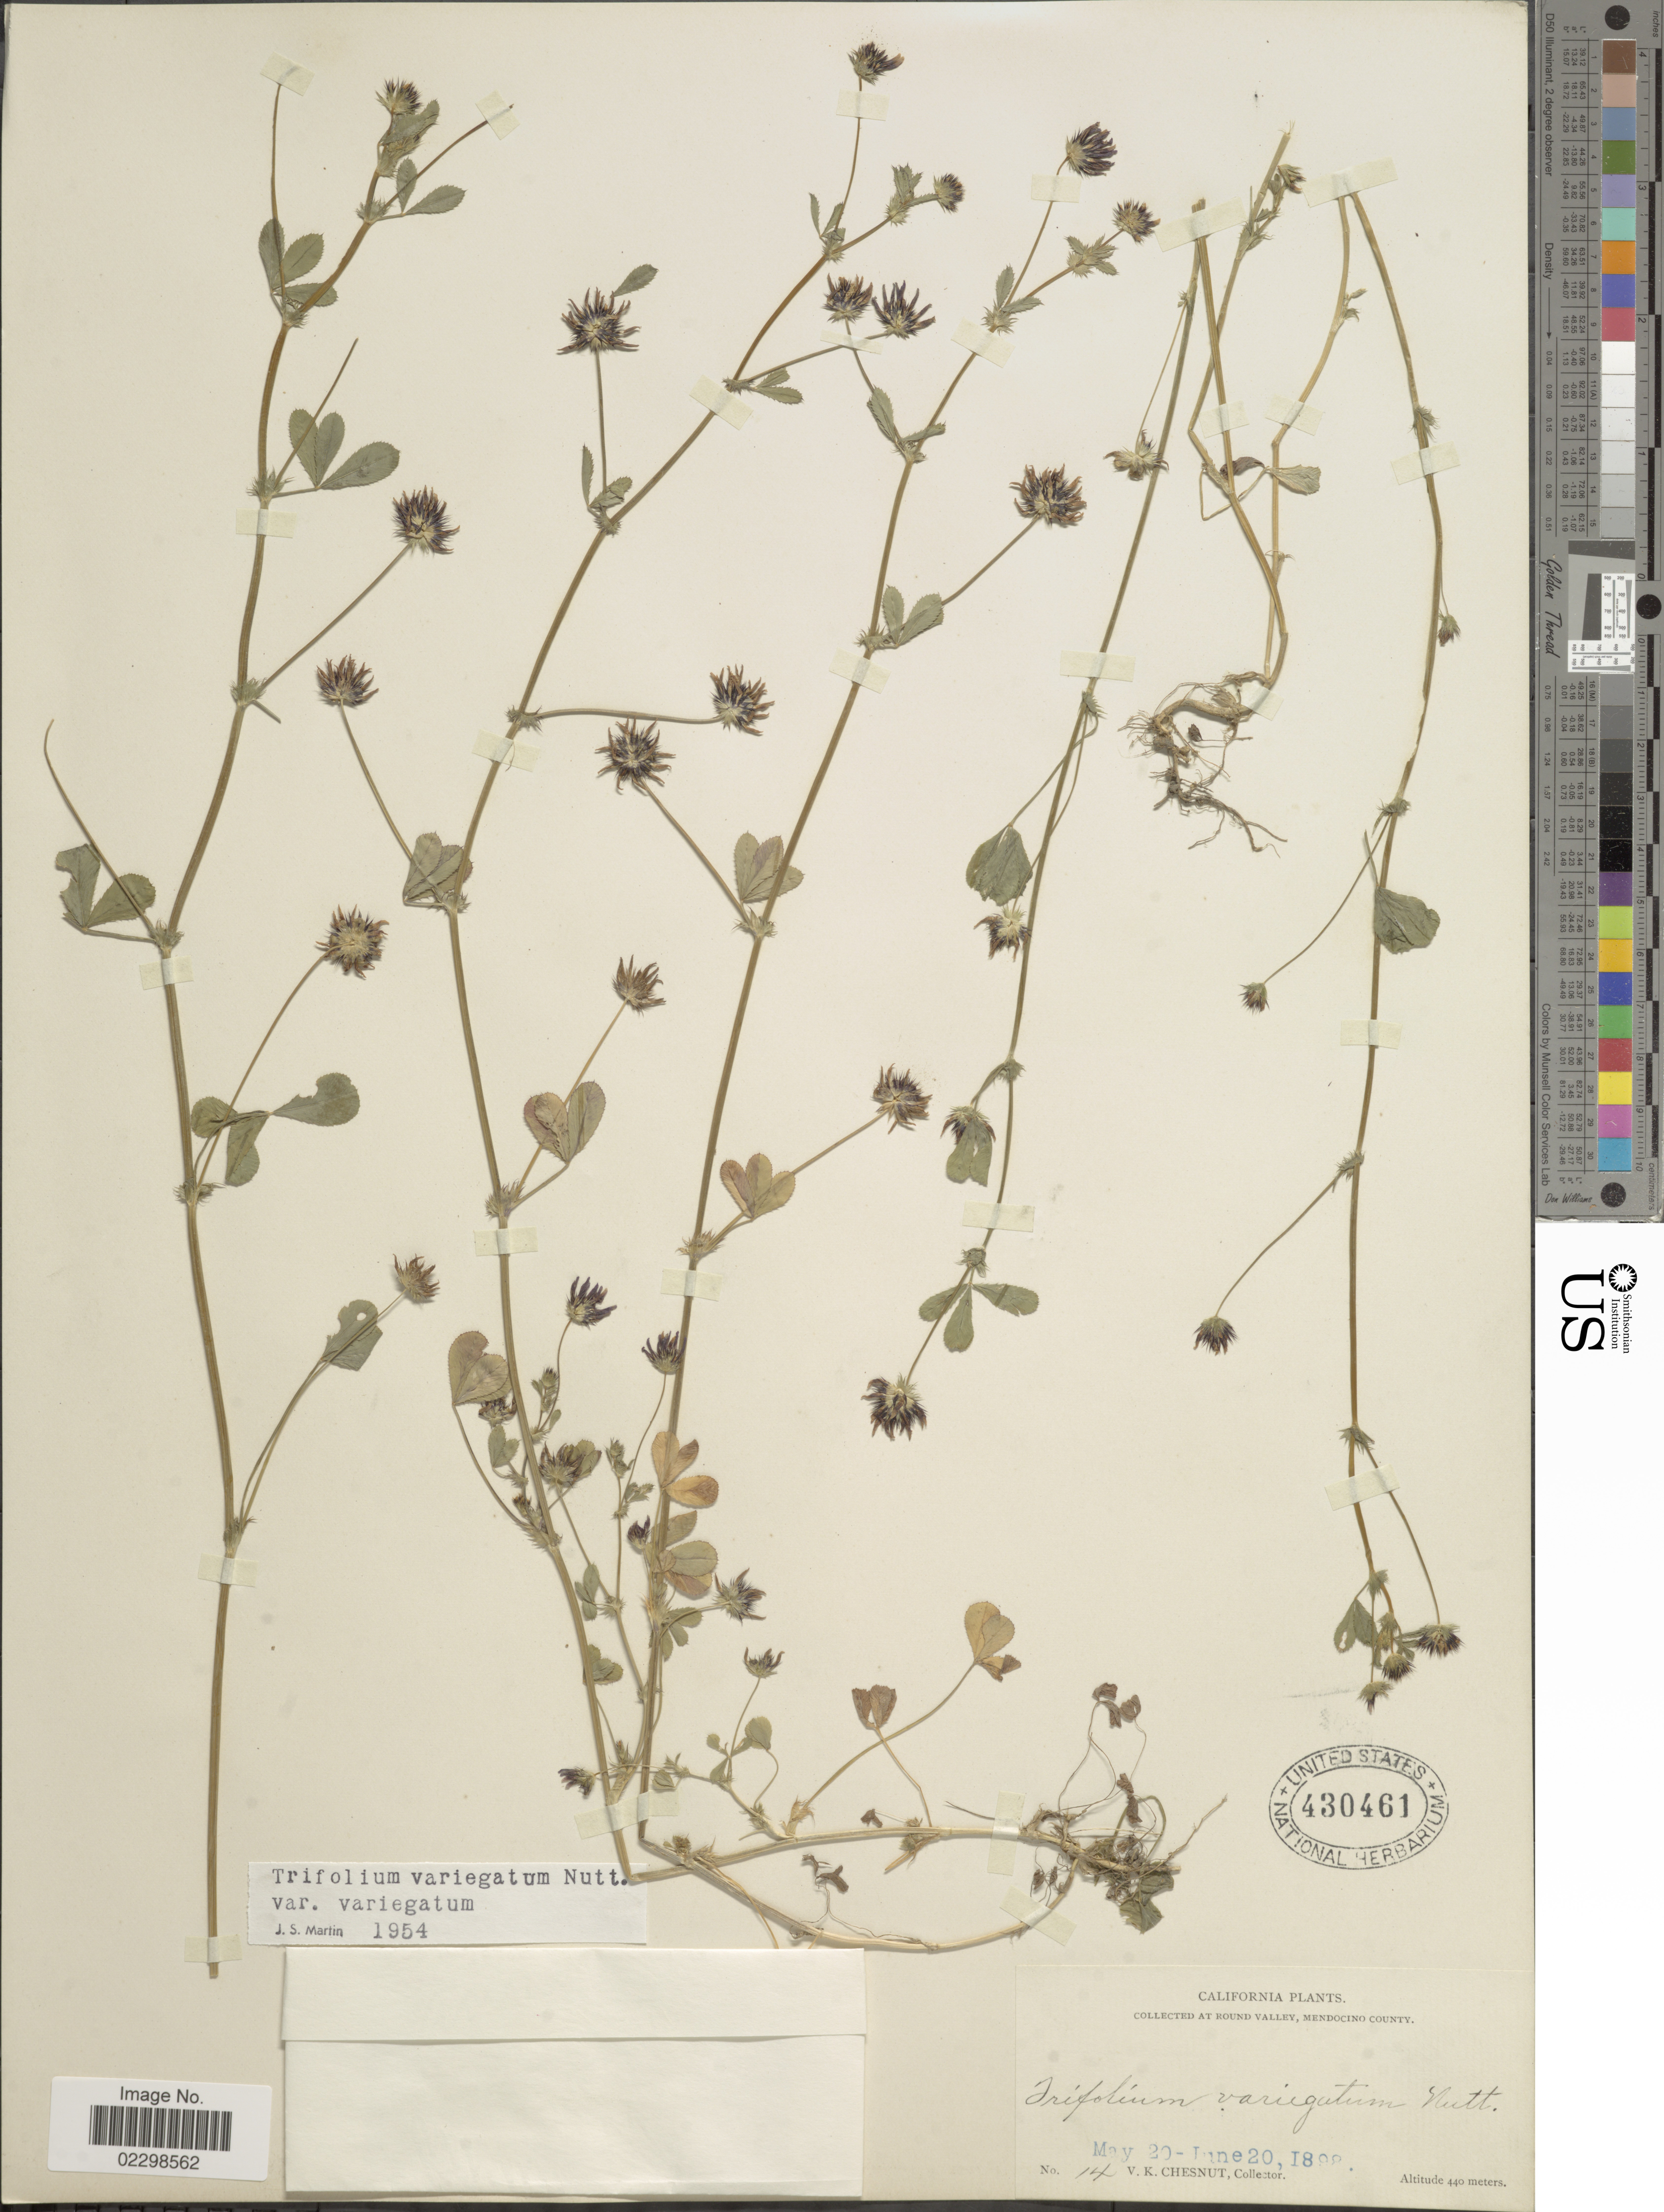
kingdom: Plantae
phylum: Tracheophyta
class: Magnoliopsida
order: Fabales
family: Fabaceae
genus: Trifolium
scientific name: Trifolium variegatum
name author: Nutt.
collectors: V. Chesnut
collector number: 14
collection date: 1898-05-20/1898-06-20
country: United States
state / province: California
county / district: Mendocino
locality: Round Valley, Mendocino County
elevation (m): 440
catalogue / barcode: US 430461